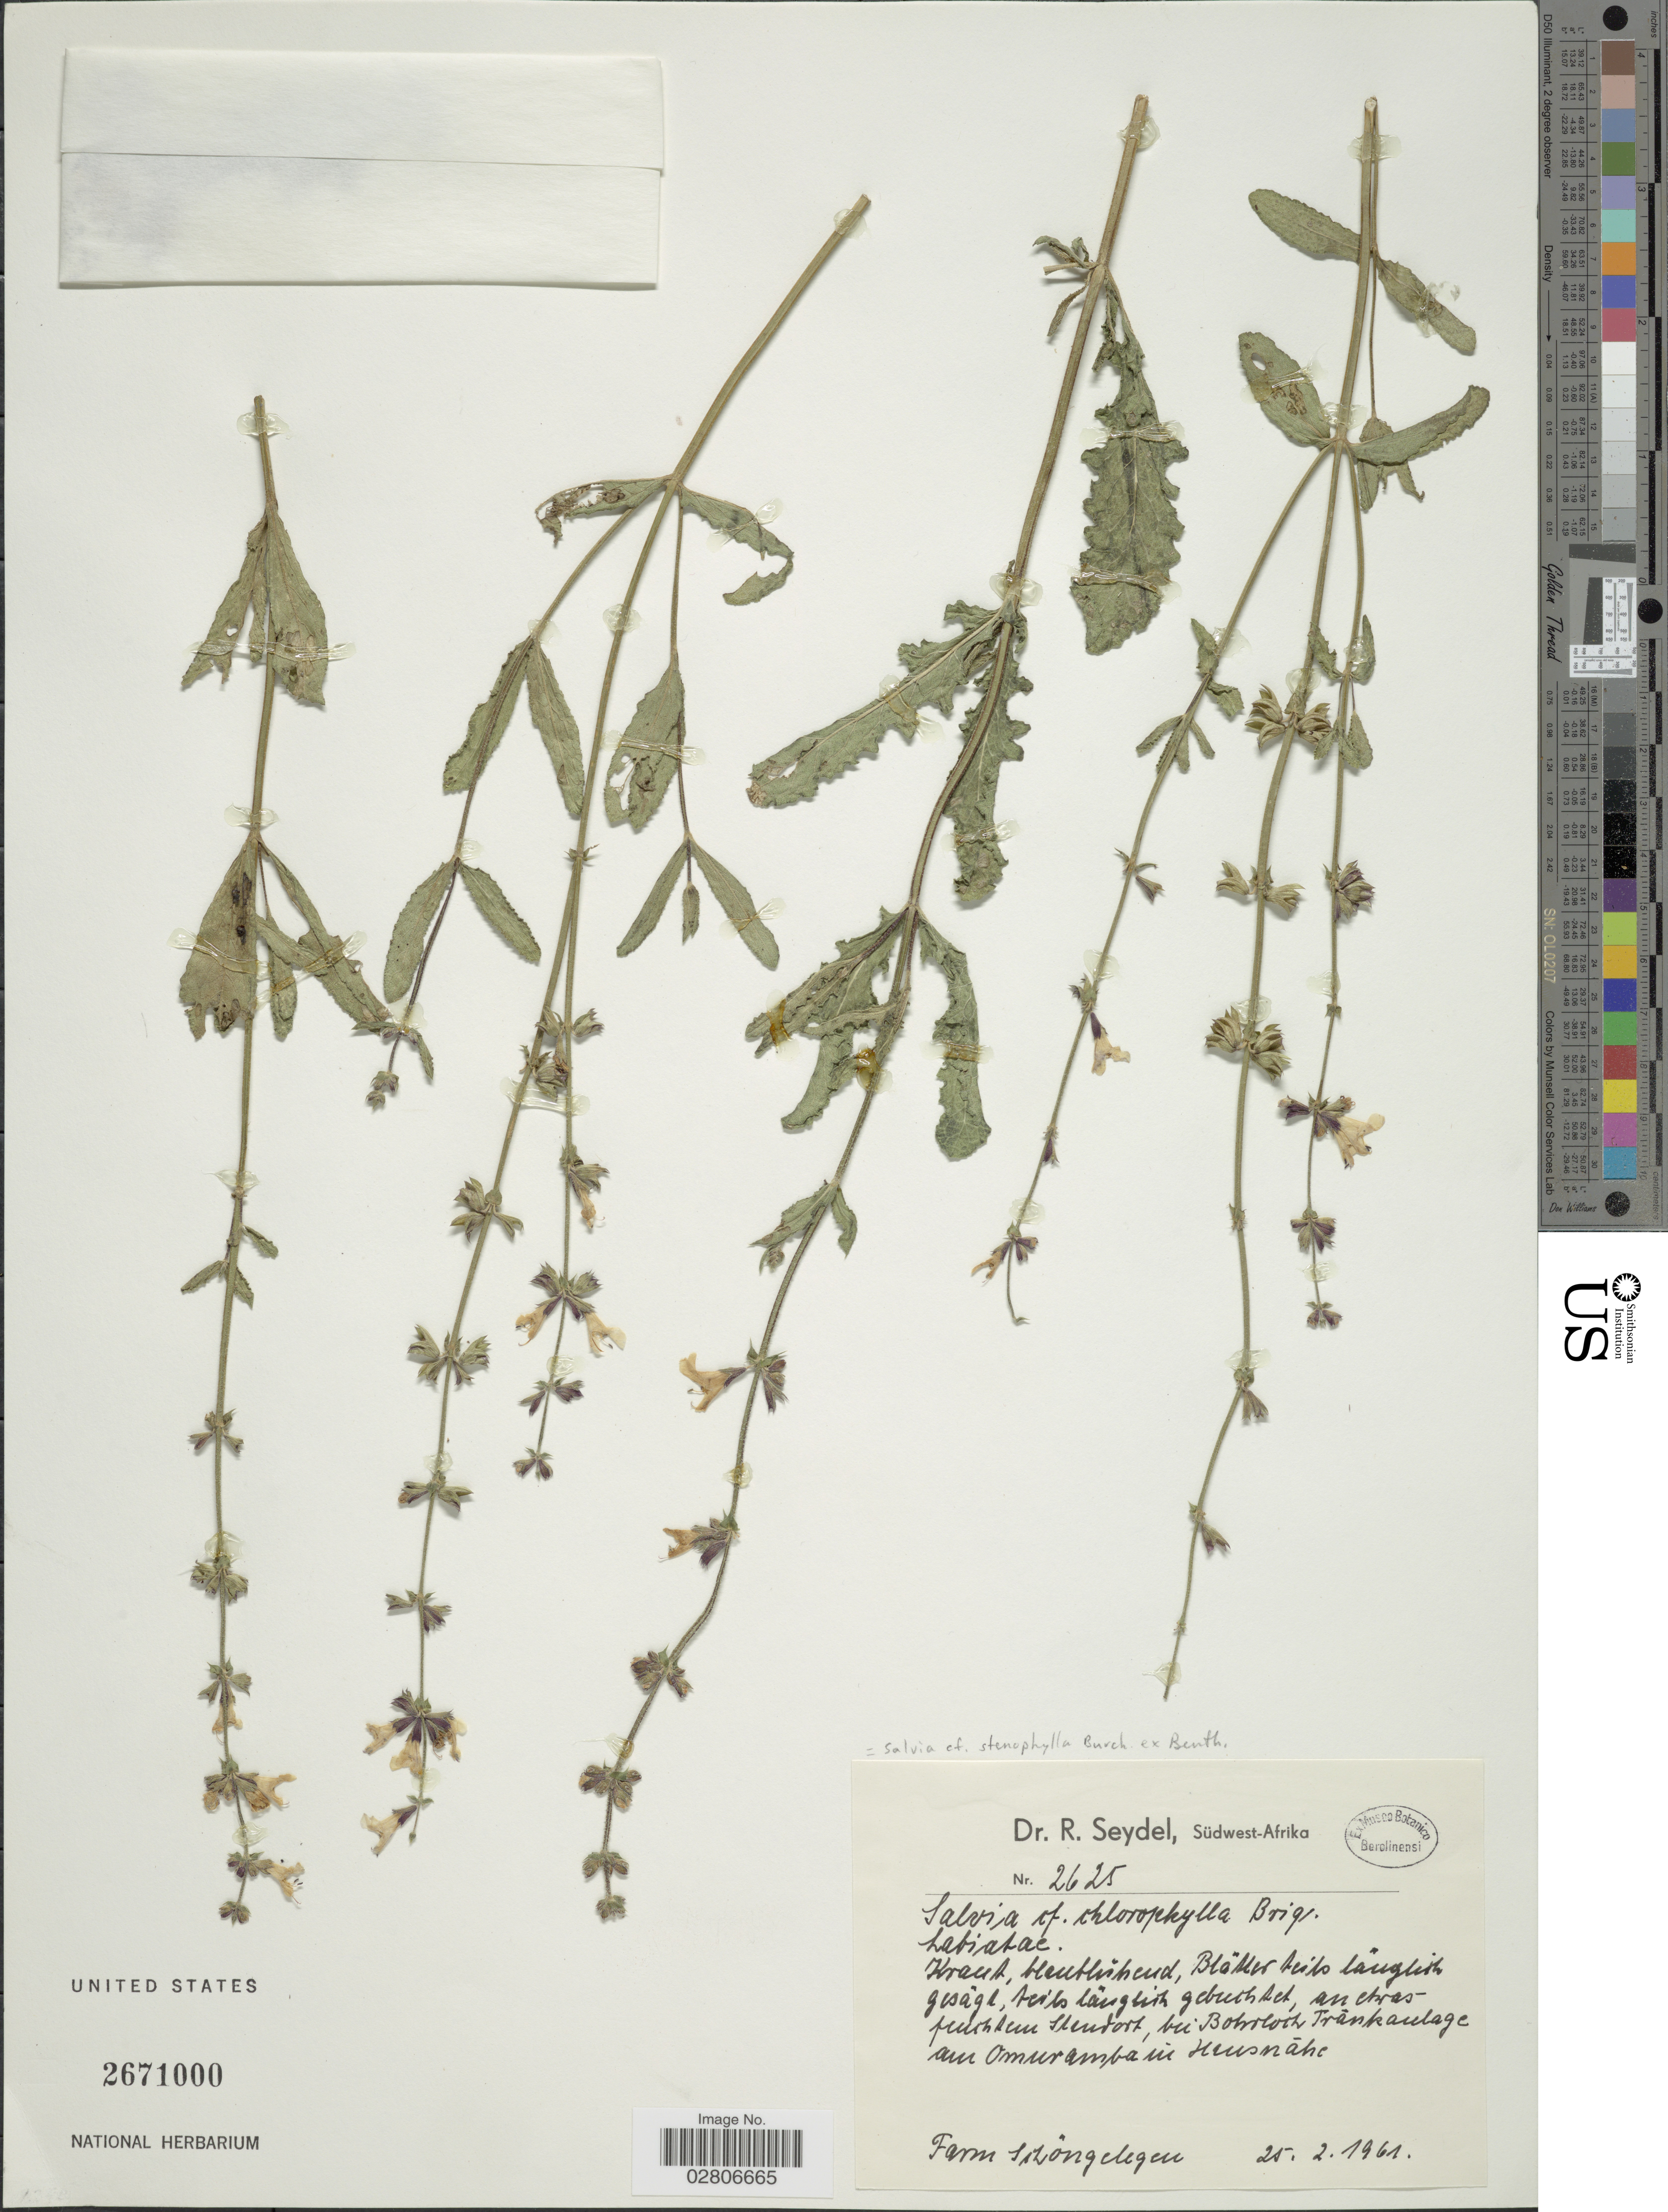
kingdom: Plantae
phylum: Tracheophyta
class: Magnoliopsida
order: Lamiales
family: Lamiaceae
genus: Salvia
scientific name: Salvia stenophylla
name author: Burch. ex Benth.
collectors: R. Seydel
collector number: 2625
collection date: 1961-02-25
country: Namibia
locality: Südwest-Afrika,bei Bohrloch Tankanlage am Omuramba in Hausnähe. Farm Schöngelegen.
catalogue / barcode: US 2671000